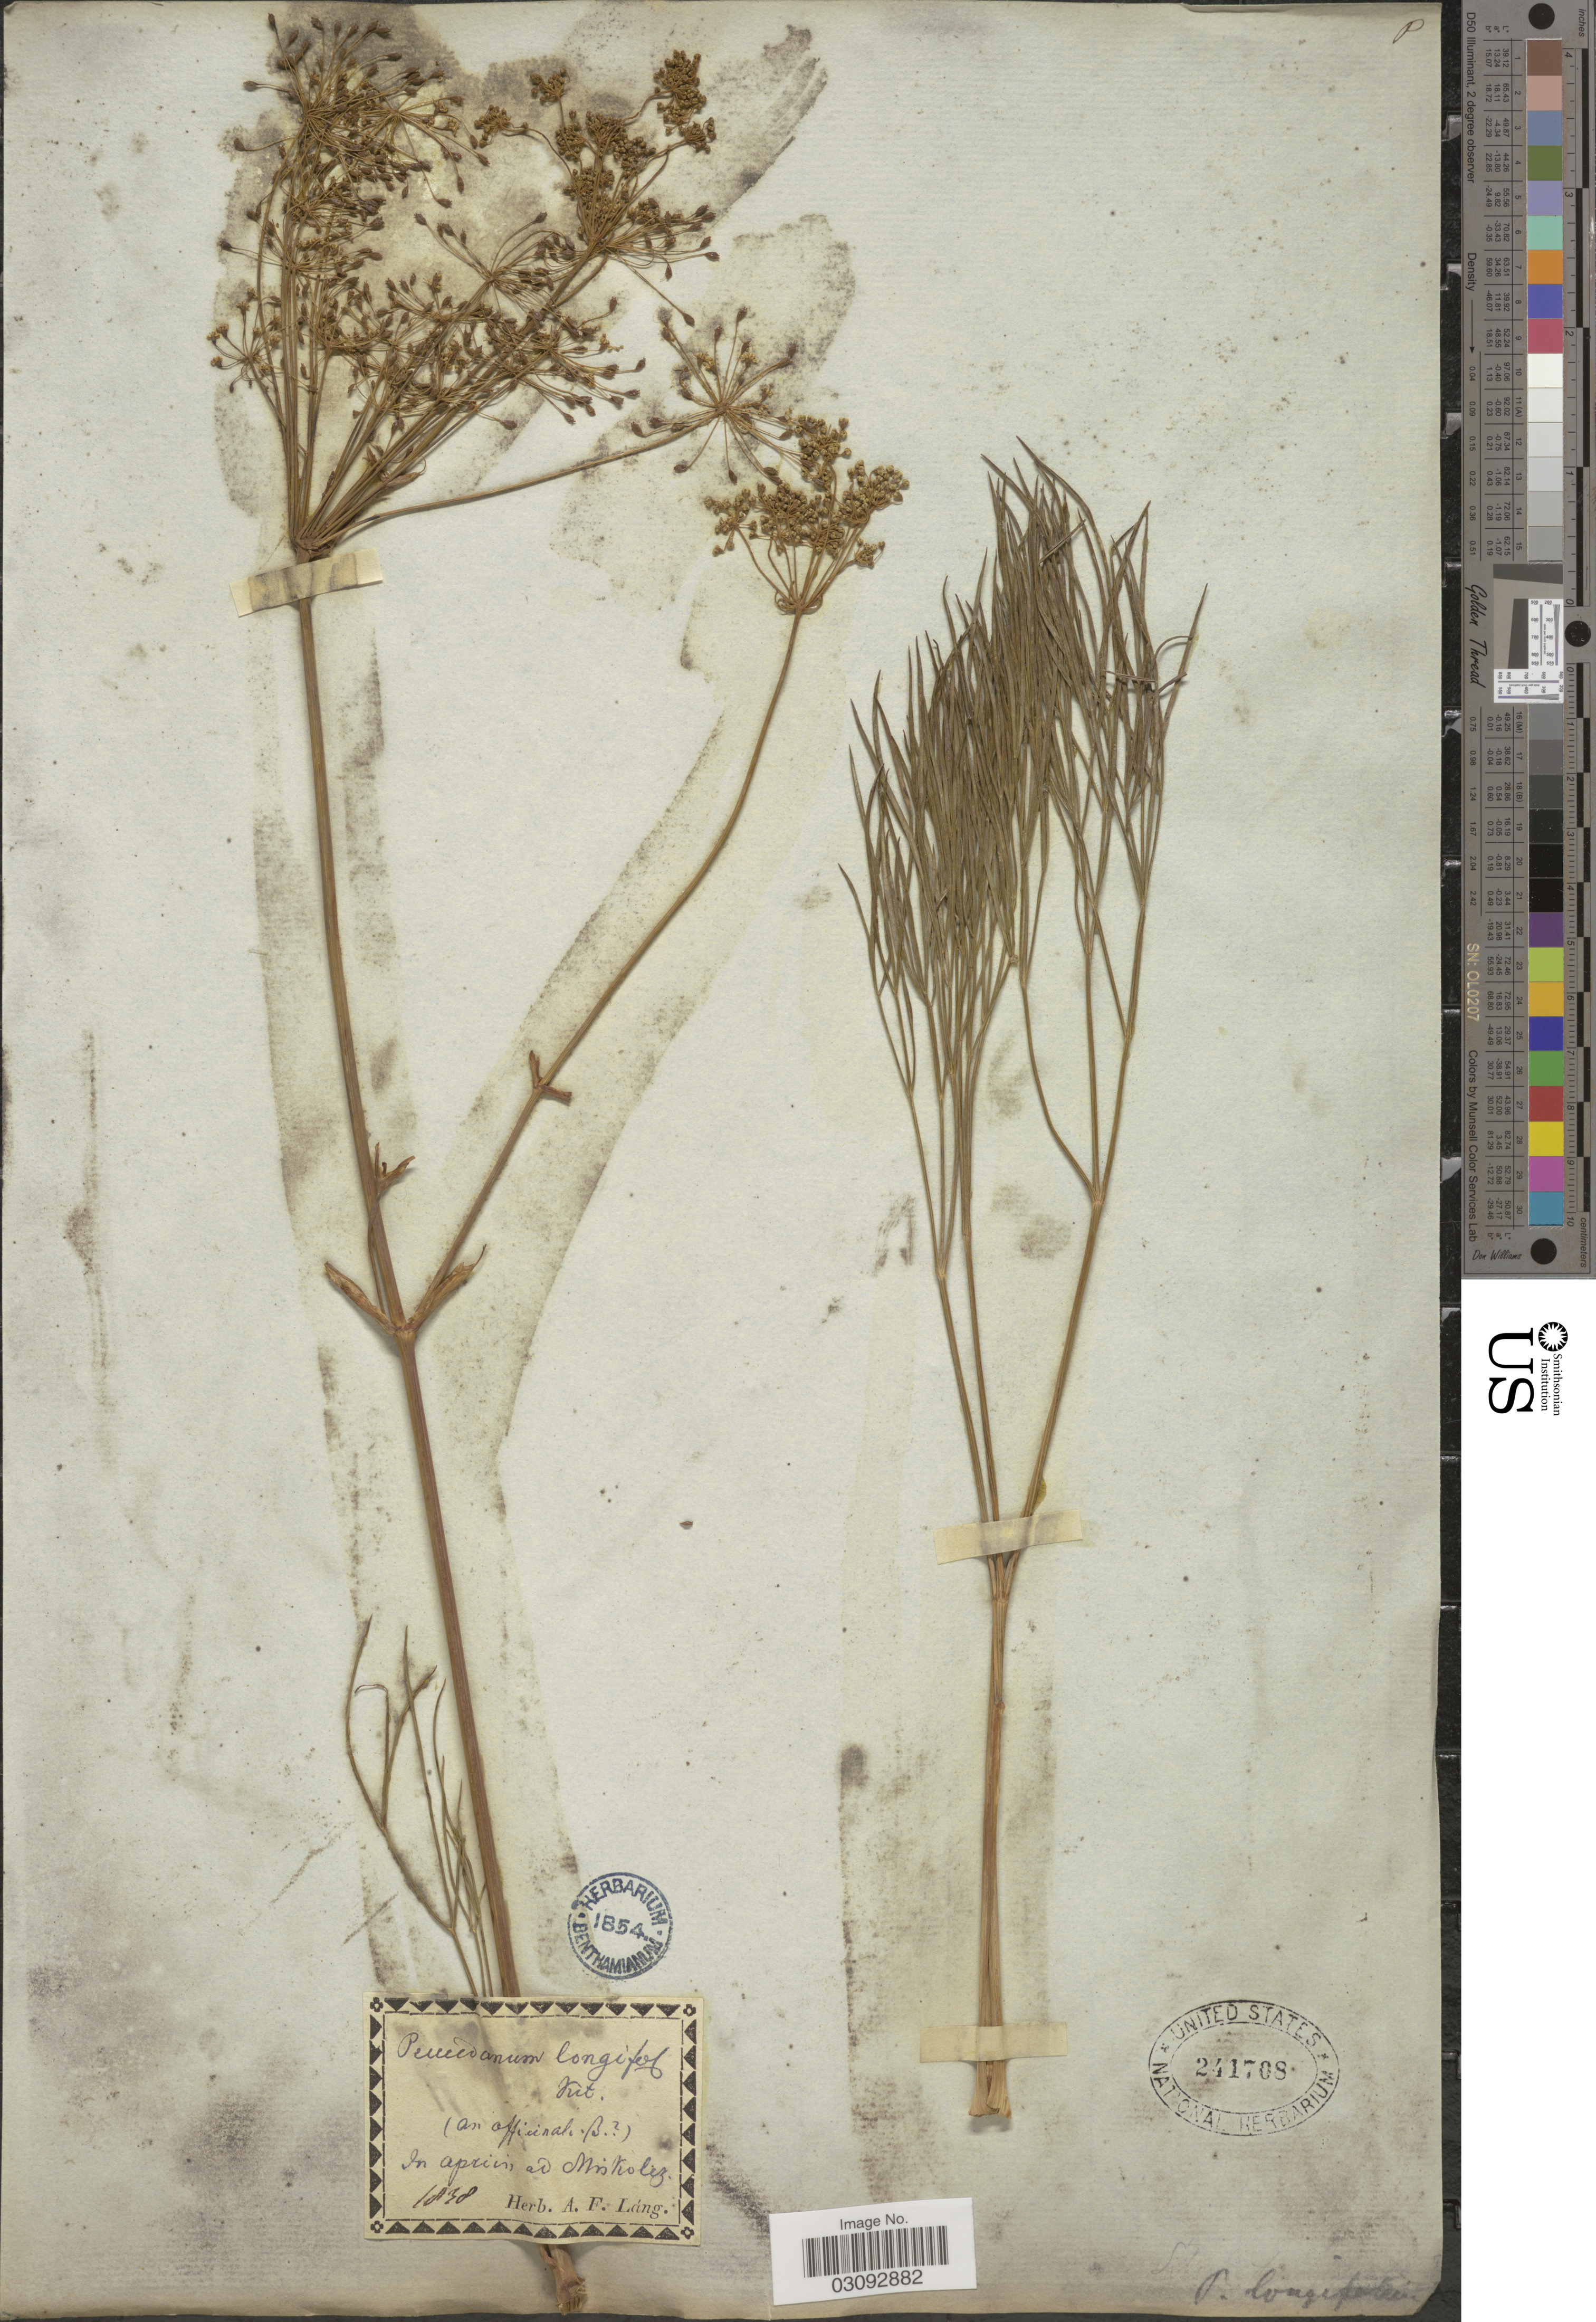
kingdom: Plantae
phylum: Tracheophyta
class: Magnoliopsida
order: Apiales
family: Apiaceae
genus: Peucedanum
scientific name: Peucedanum longifolium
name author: Waldst. & Kit.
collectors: Ex herb. A. F. Lang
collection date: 1838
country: Hungary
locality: In apricis ad Miskolcz.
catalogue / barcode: US 241708